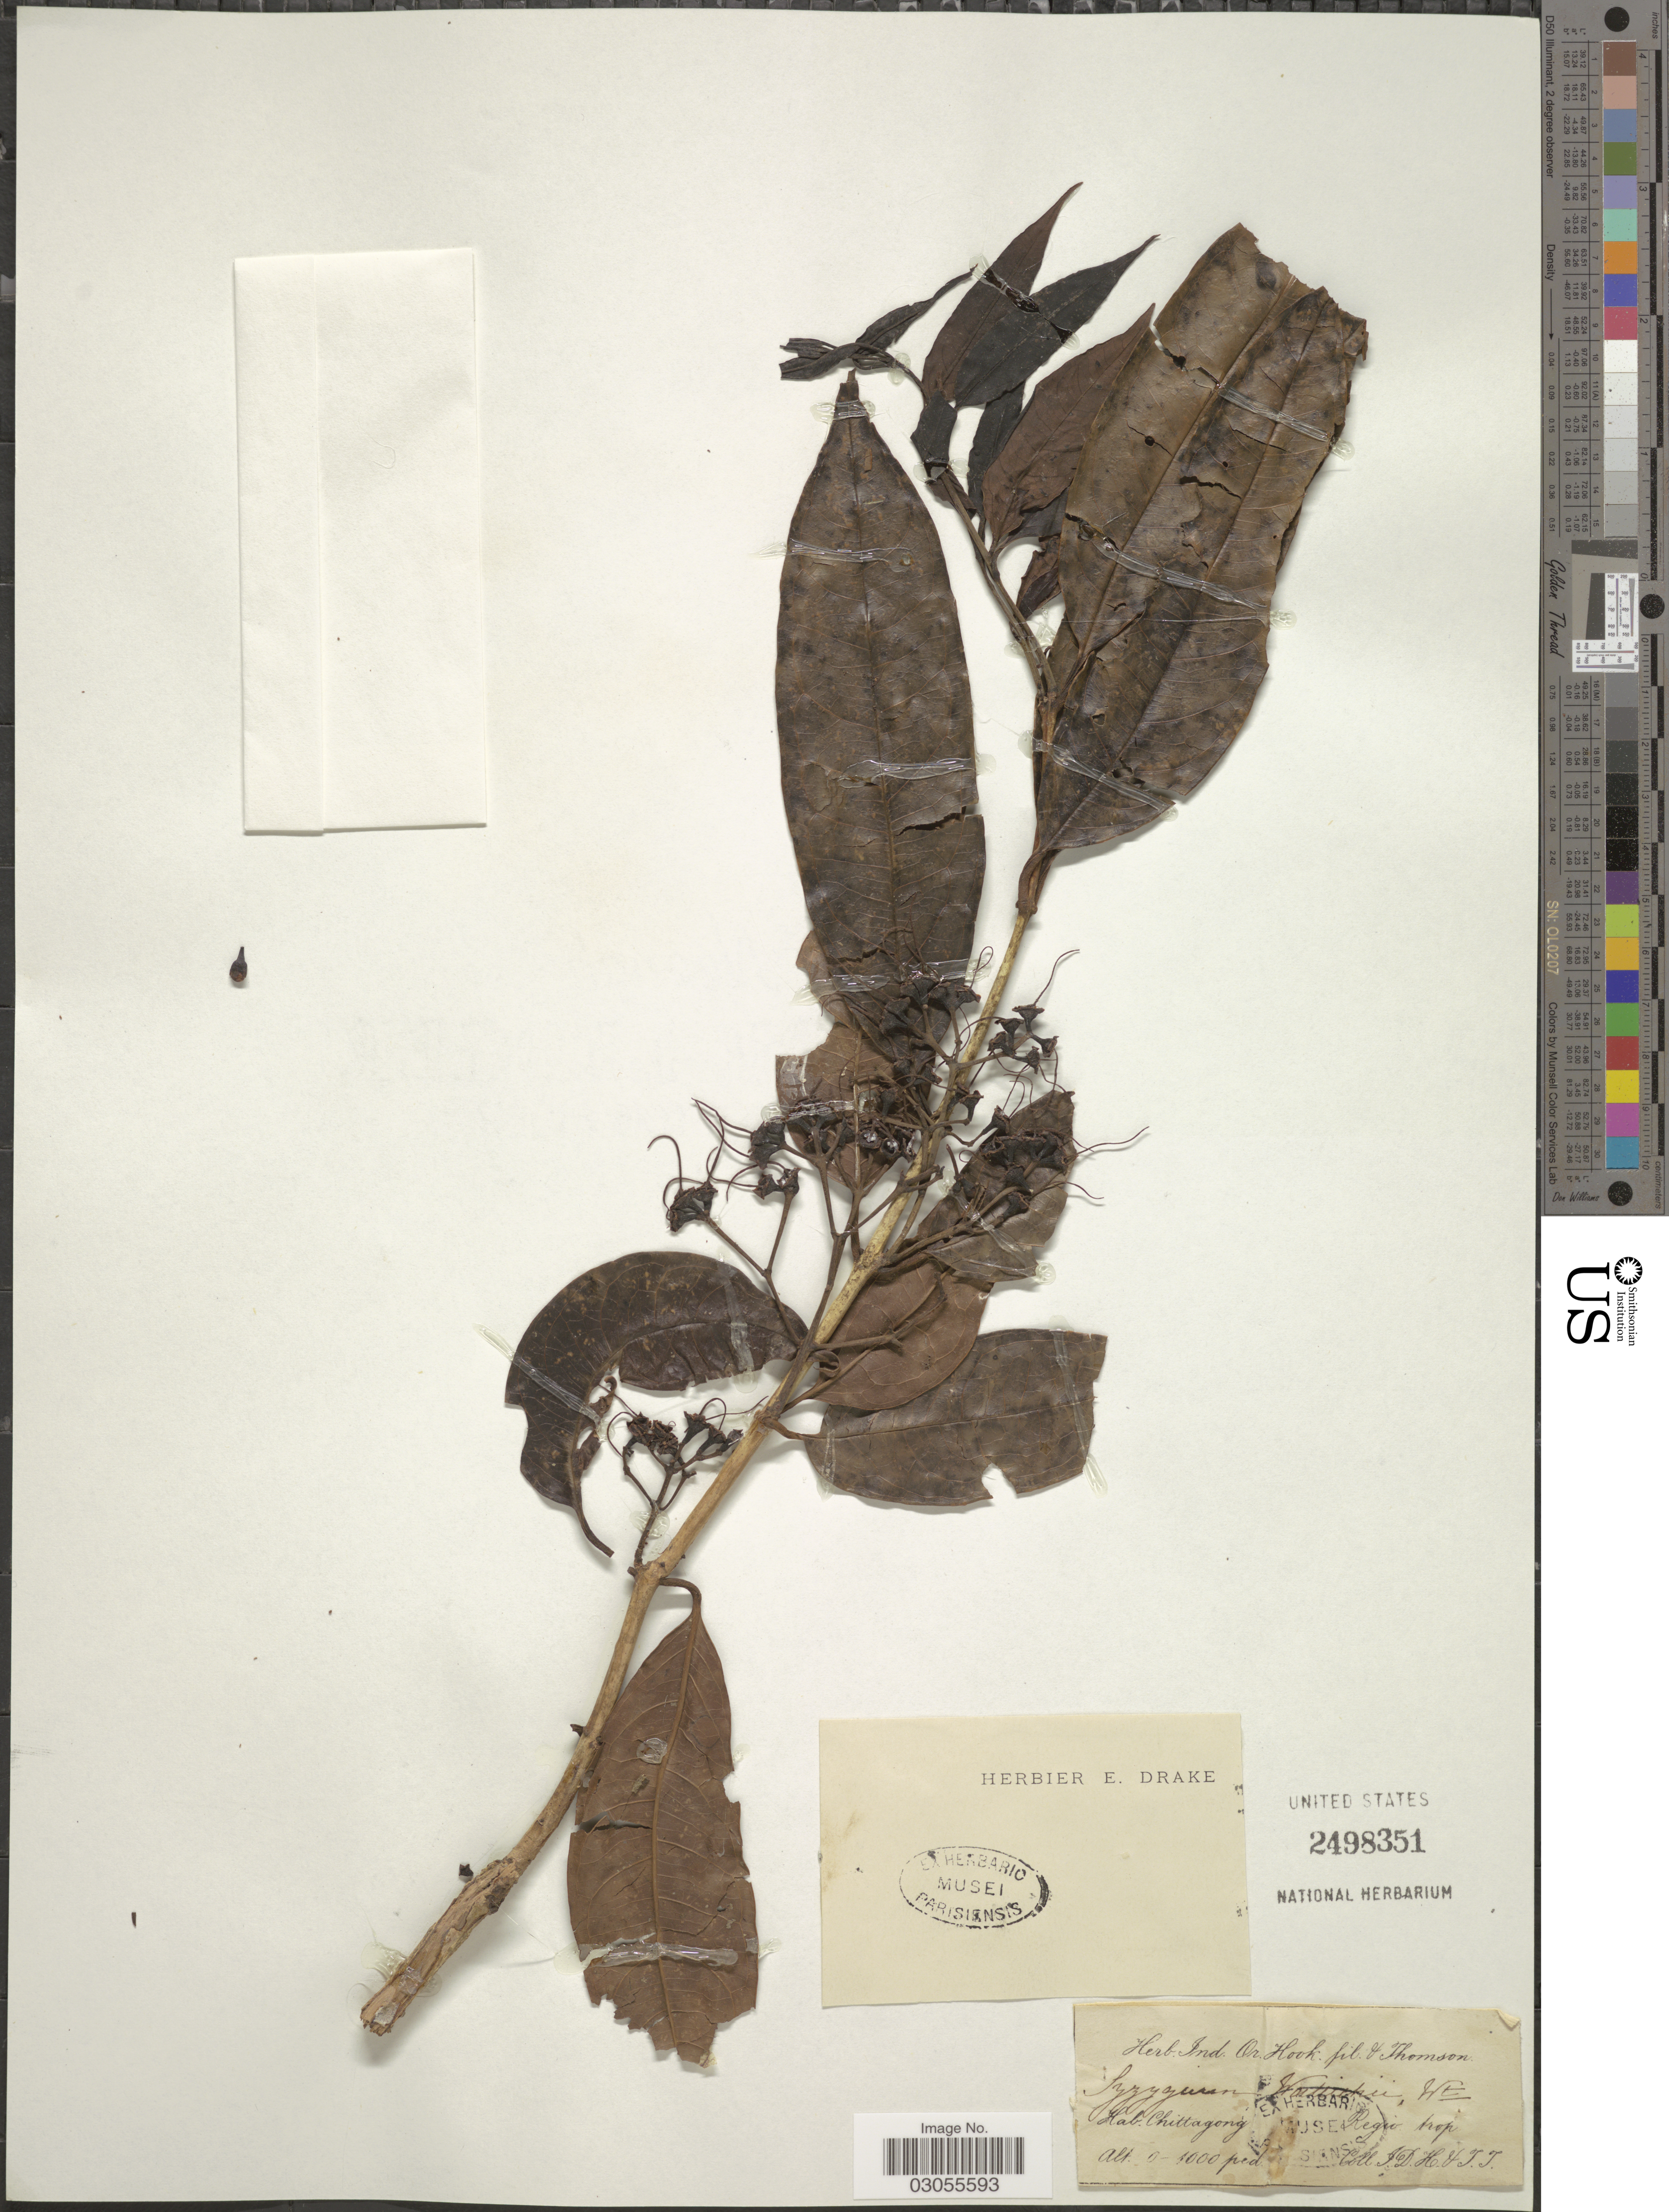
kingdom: Plantae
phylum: Tracheophyta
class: Magnoliopsida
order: Myrtales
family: Myrtaceae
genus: Syzygium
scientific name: Syzygium praecox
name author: (Roxb.) Rathakr. & N.C. Nair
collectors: J. D. Hooker & T. Thomson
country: Bangladesh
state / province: Chittagong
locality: Regio trop.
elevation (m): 0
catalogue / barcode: US 2498351